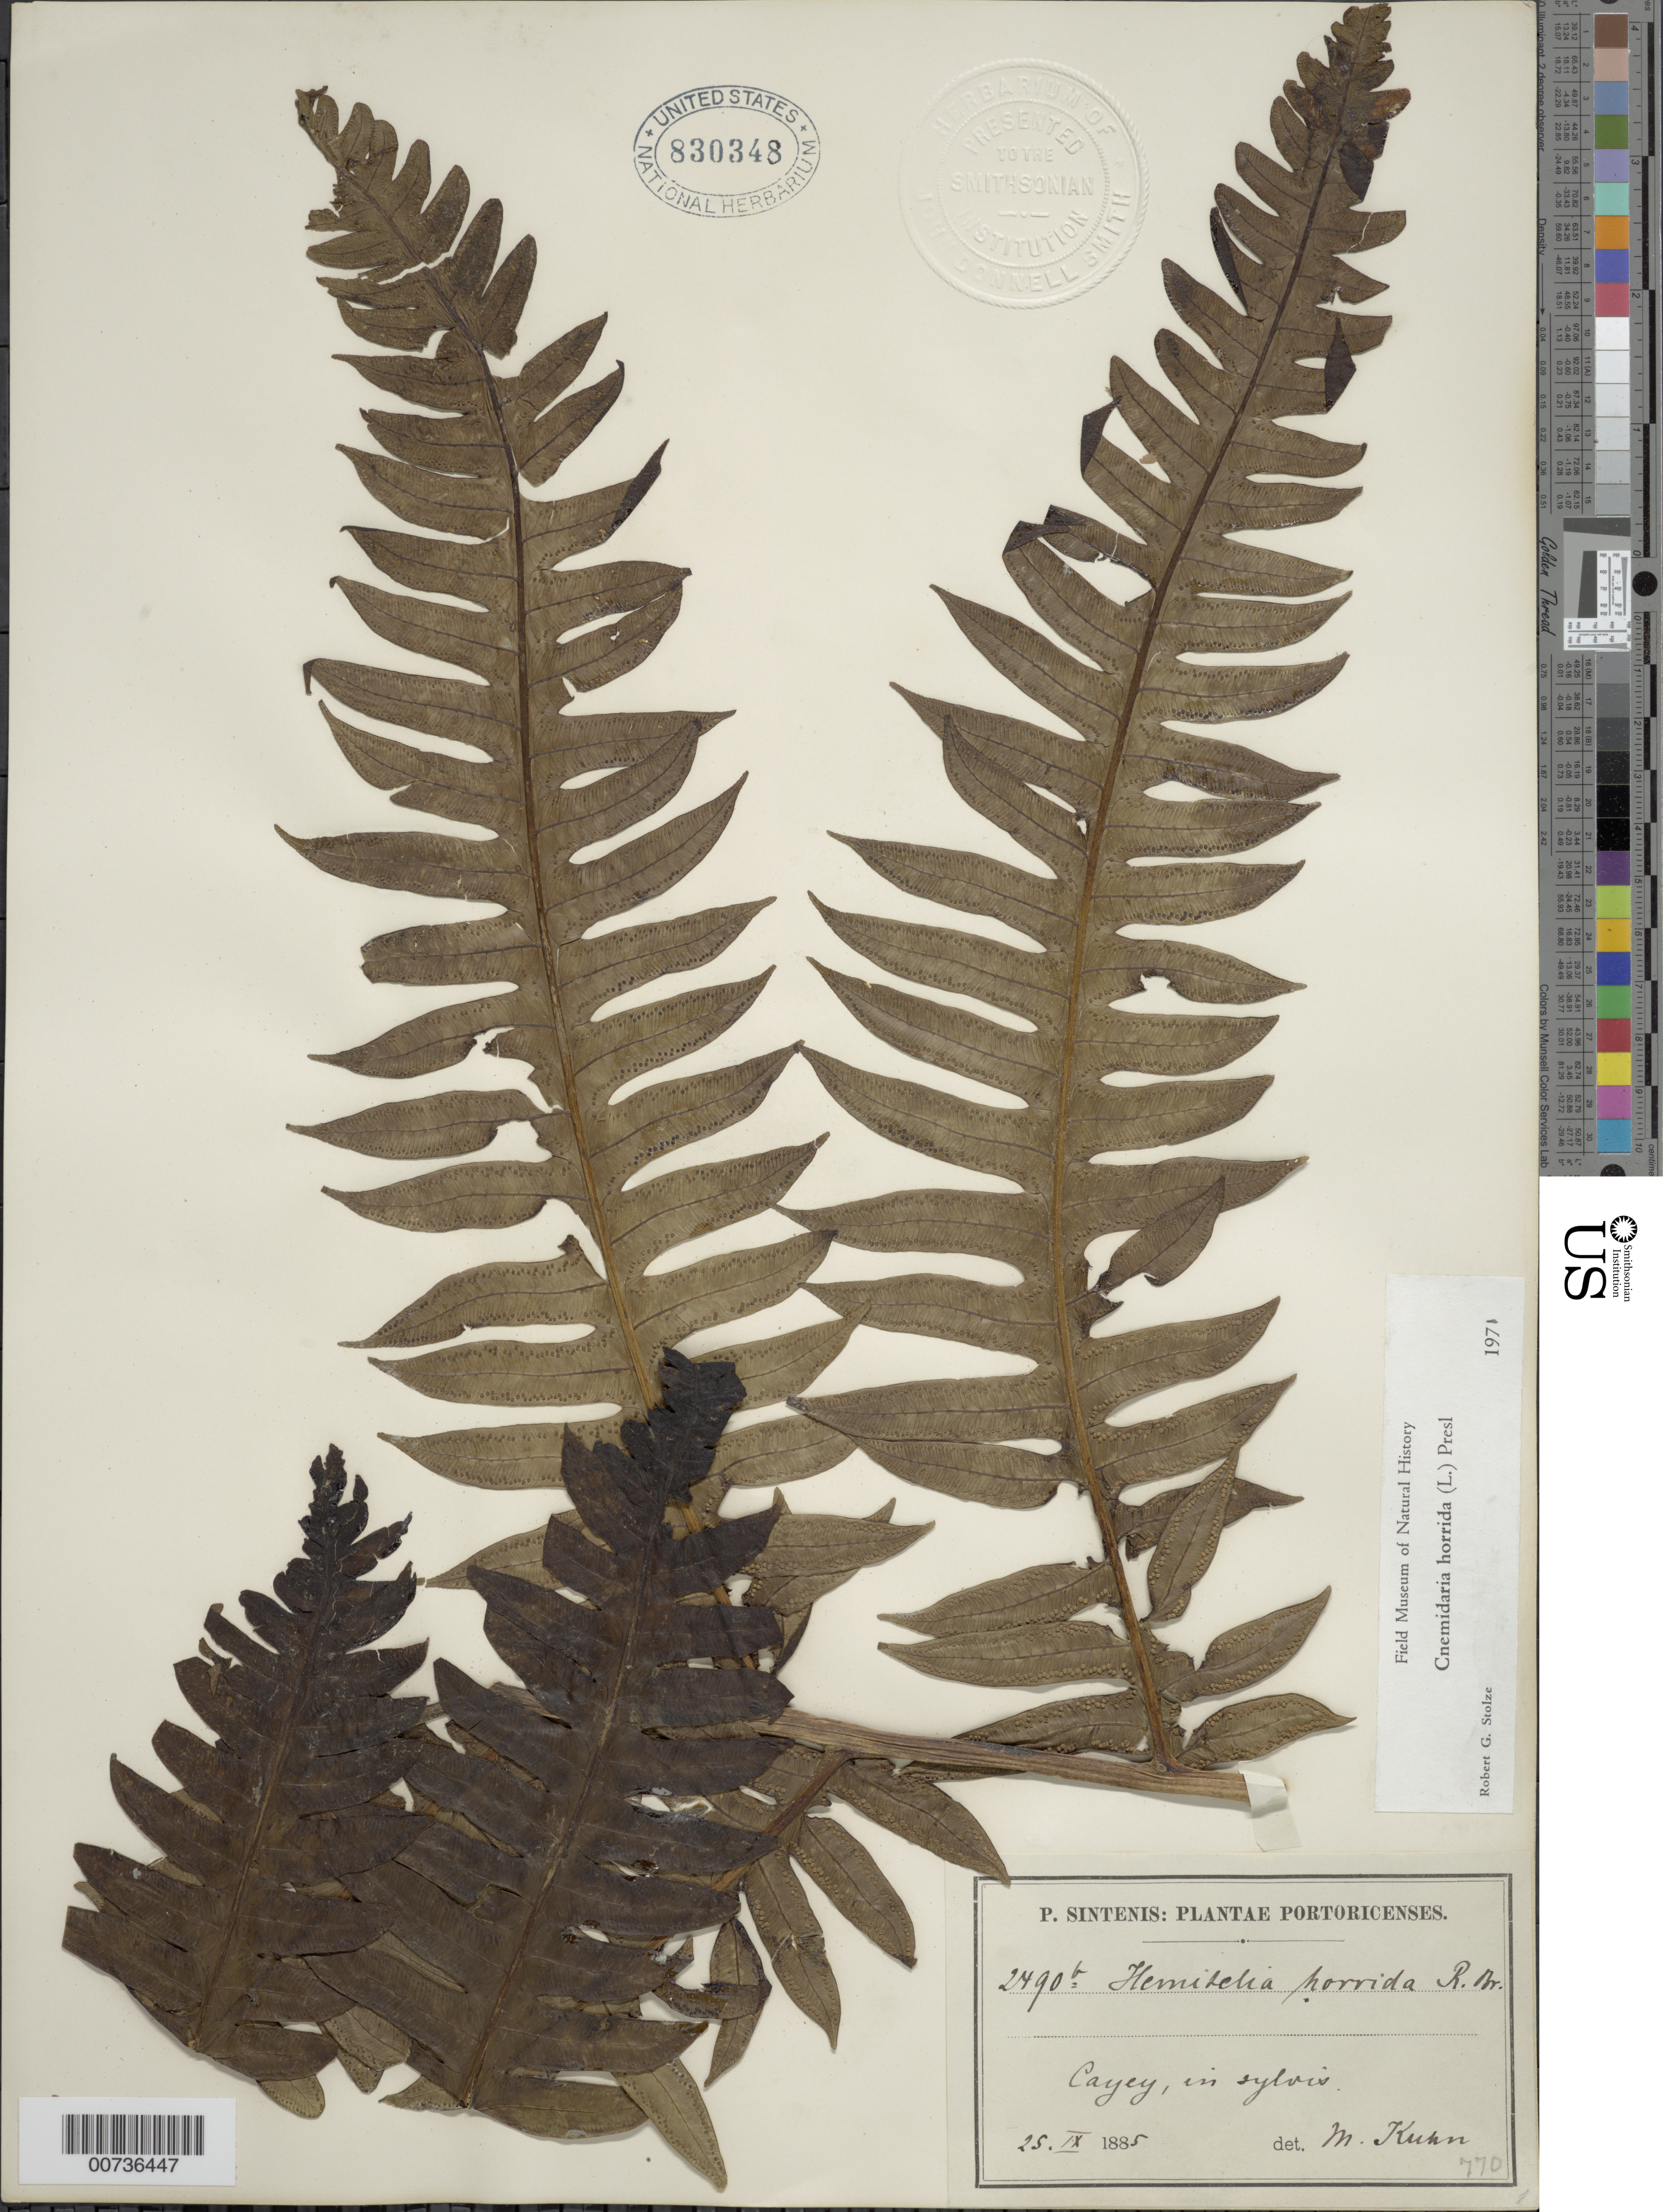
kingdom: Plantae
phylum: Tracheophyta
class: Polypodiopsida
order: Cyatheales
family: Cyatheaceae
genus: Cyathea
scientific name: Cyathea horrida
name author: (L.) Sm.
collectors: P. Sintenis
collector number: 2490b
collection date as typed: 25 Sep 1885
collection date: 1885-09-25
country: Puerto Rico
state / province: Cayey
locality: Cayey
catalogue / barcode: US 830348